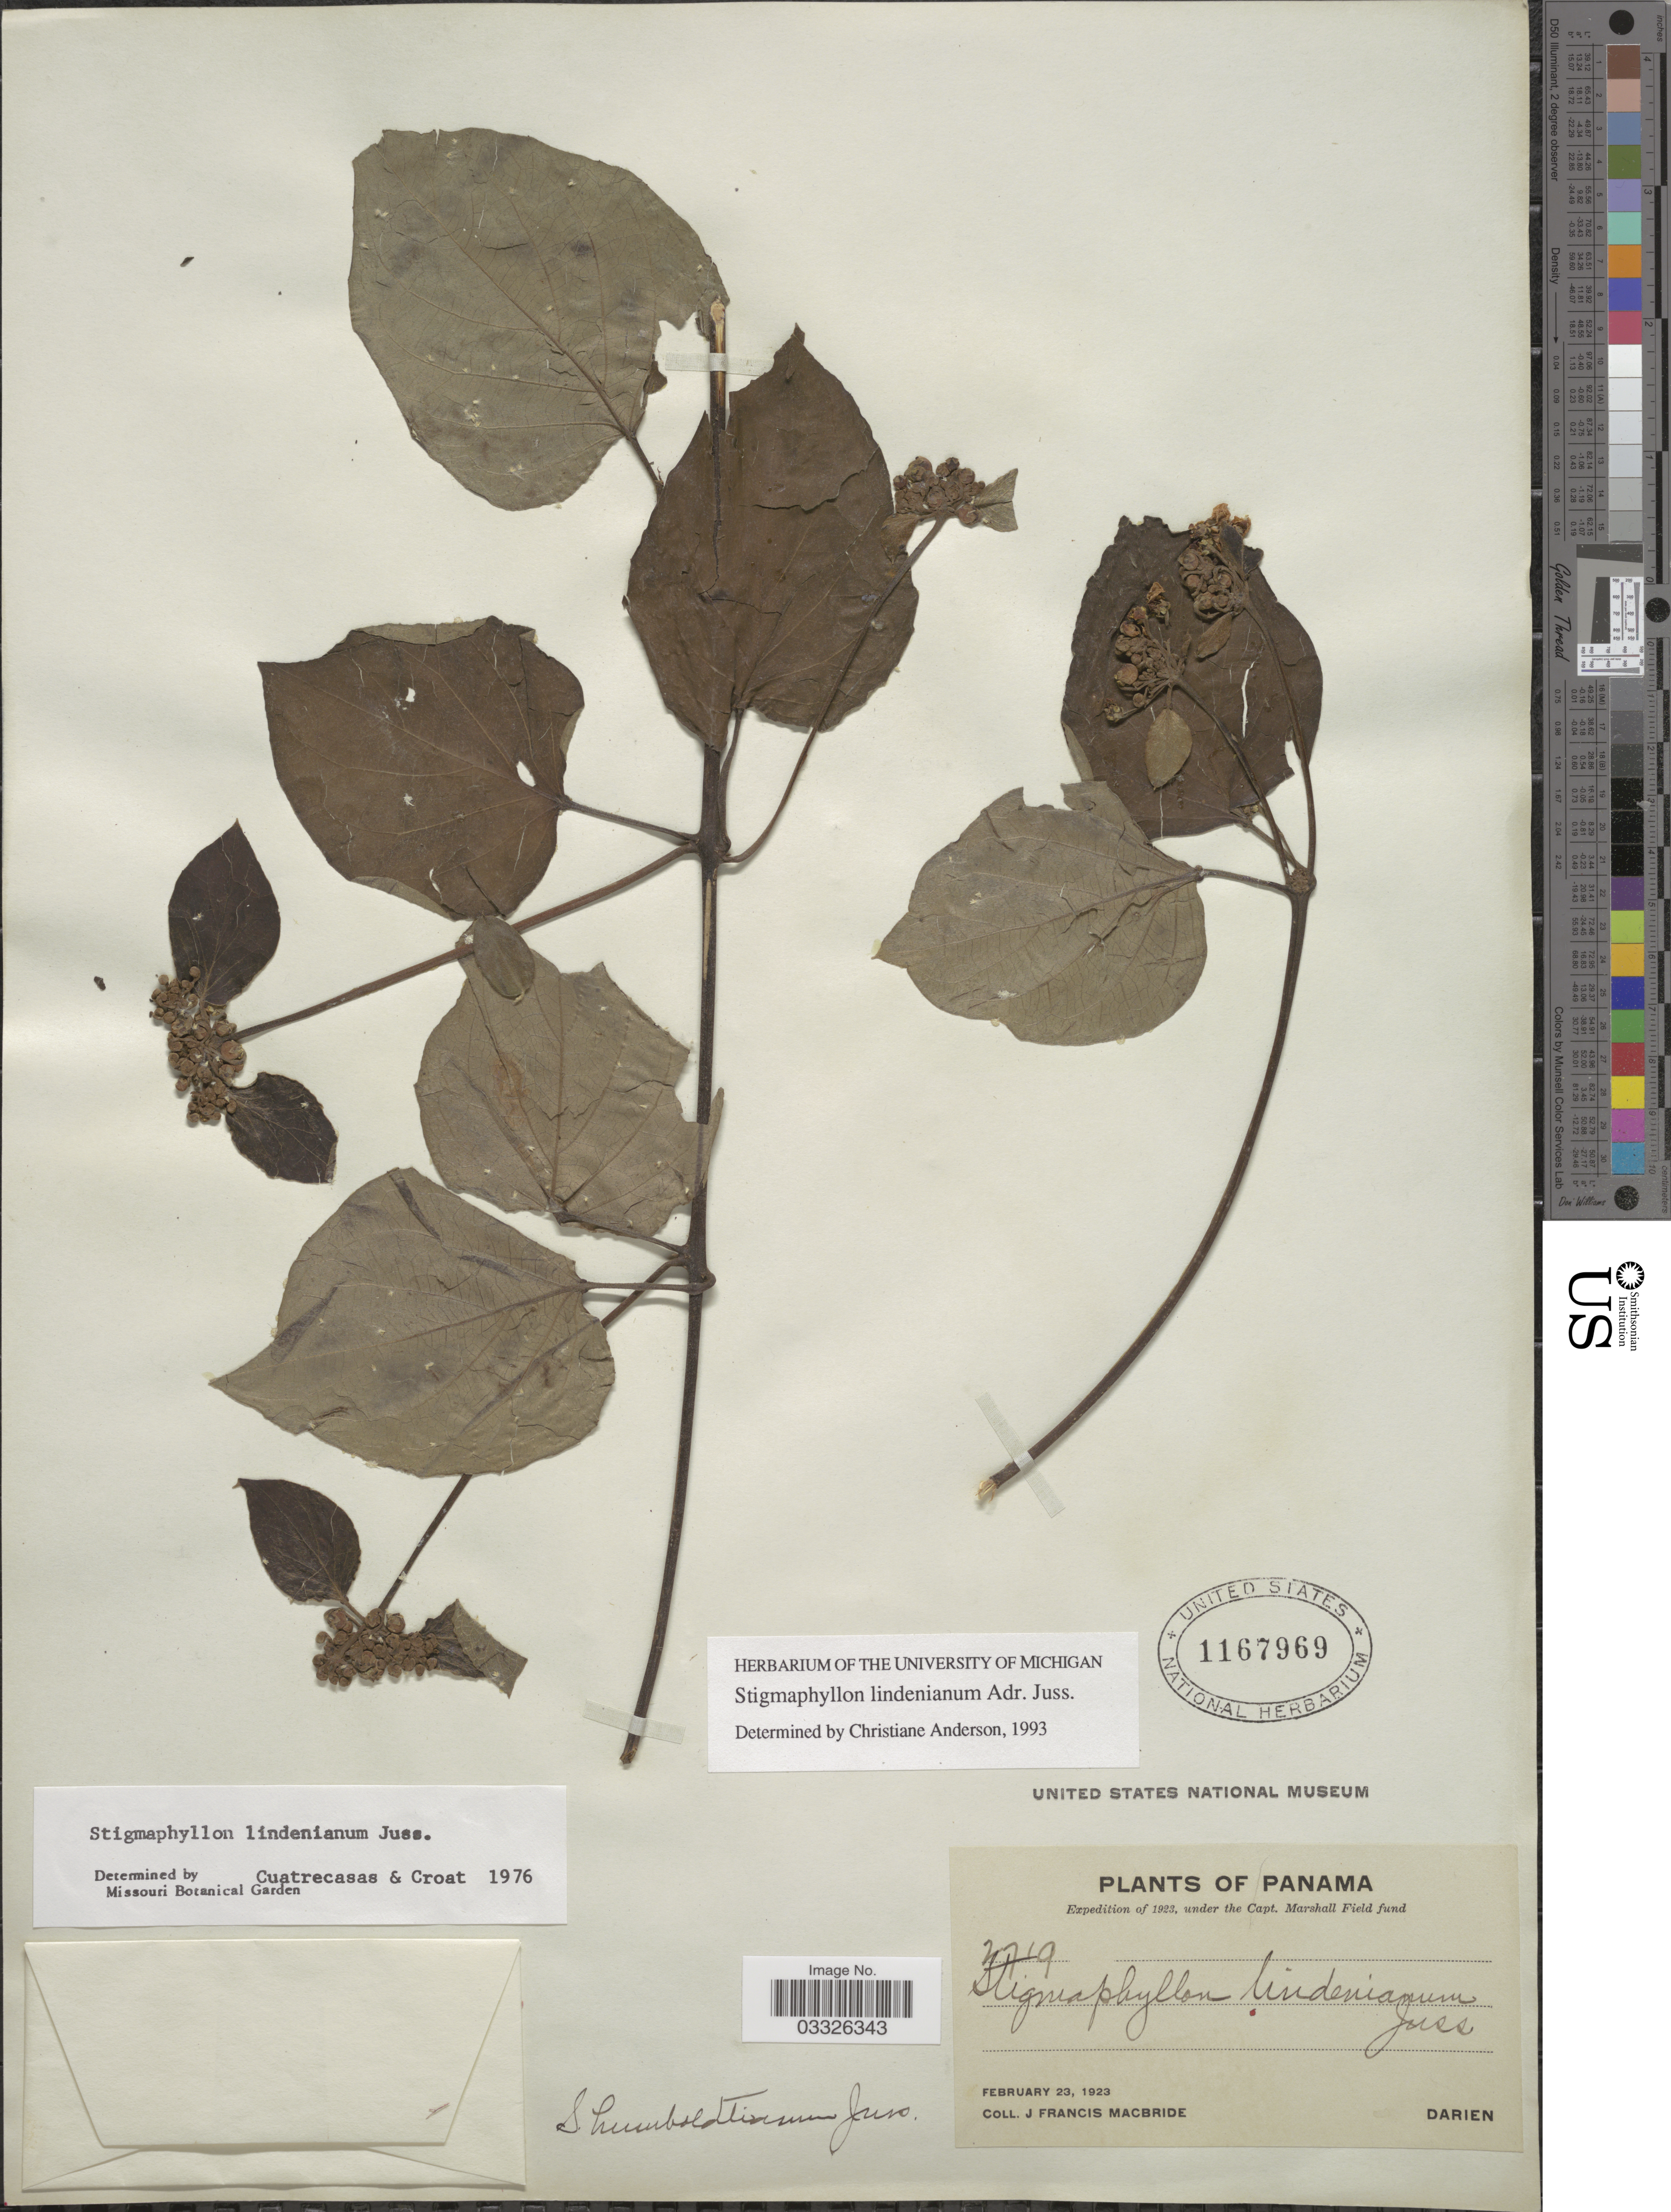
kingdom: Plantae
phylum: Tracheophyta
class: Magnoliopsida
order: Malpighiales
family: Malpighiaceae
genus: Stigmaphyllon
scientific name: Stigmaphyllon lindenianum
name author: A. Juss.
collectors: J. F. Macbride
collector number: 2719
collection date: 1923-02-23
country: Panama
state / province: Darién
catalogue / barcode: US 1167969